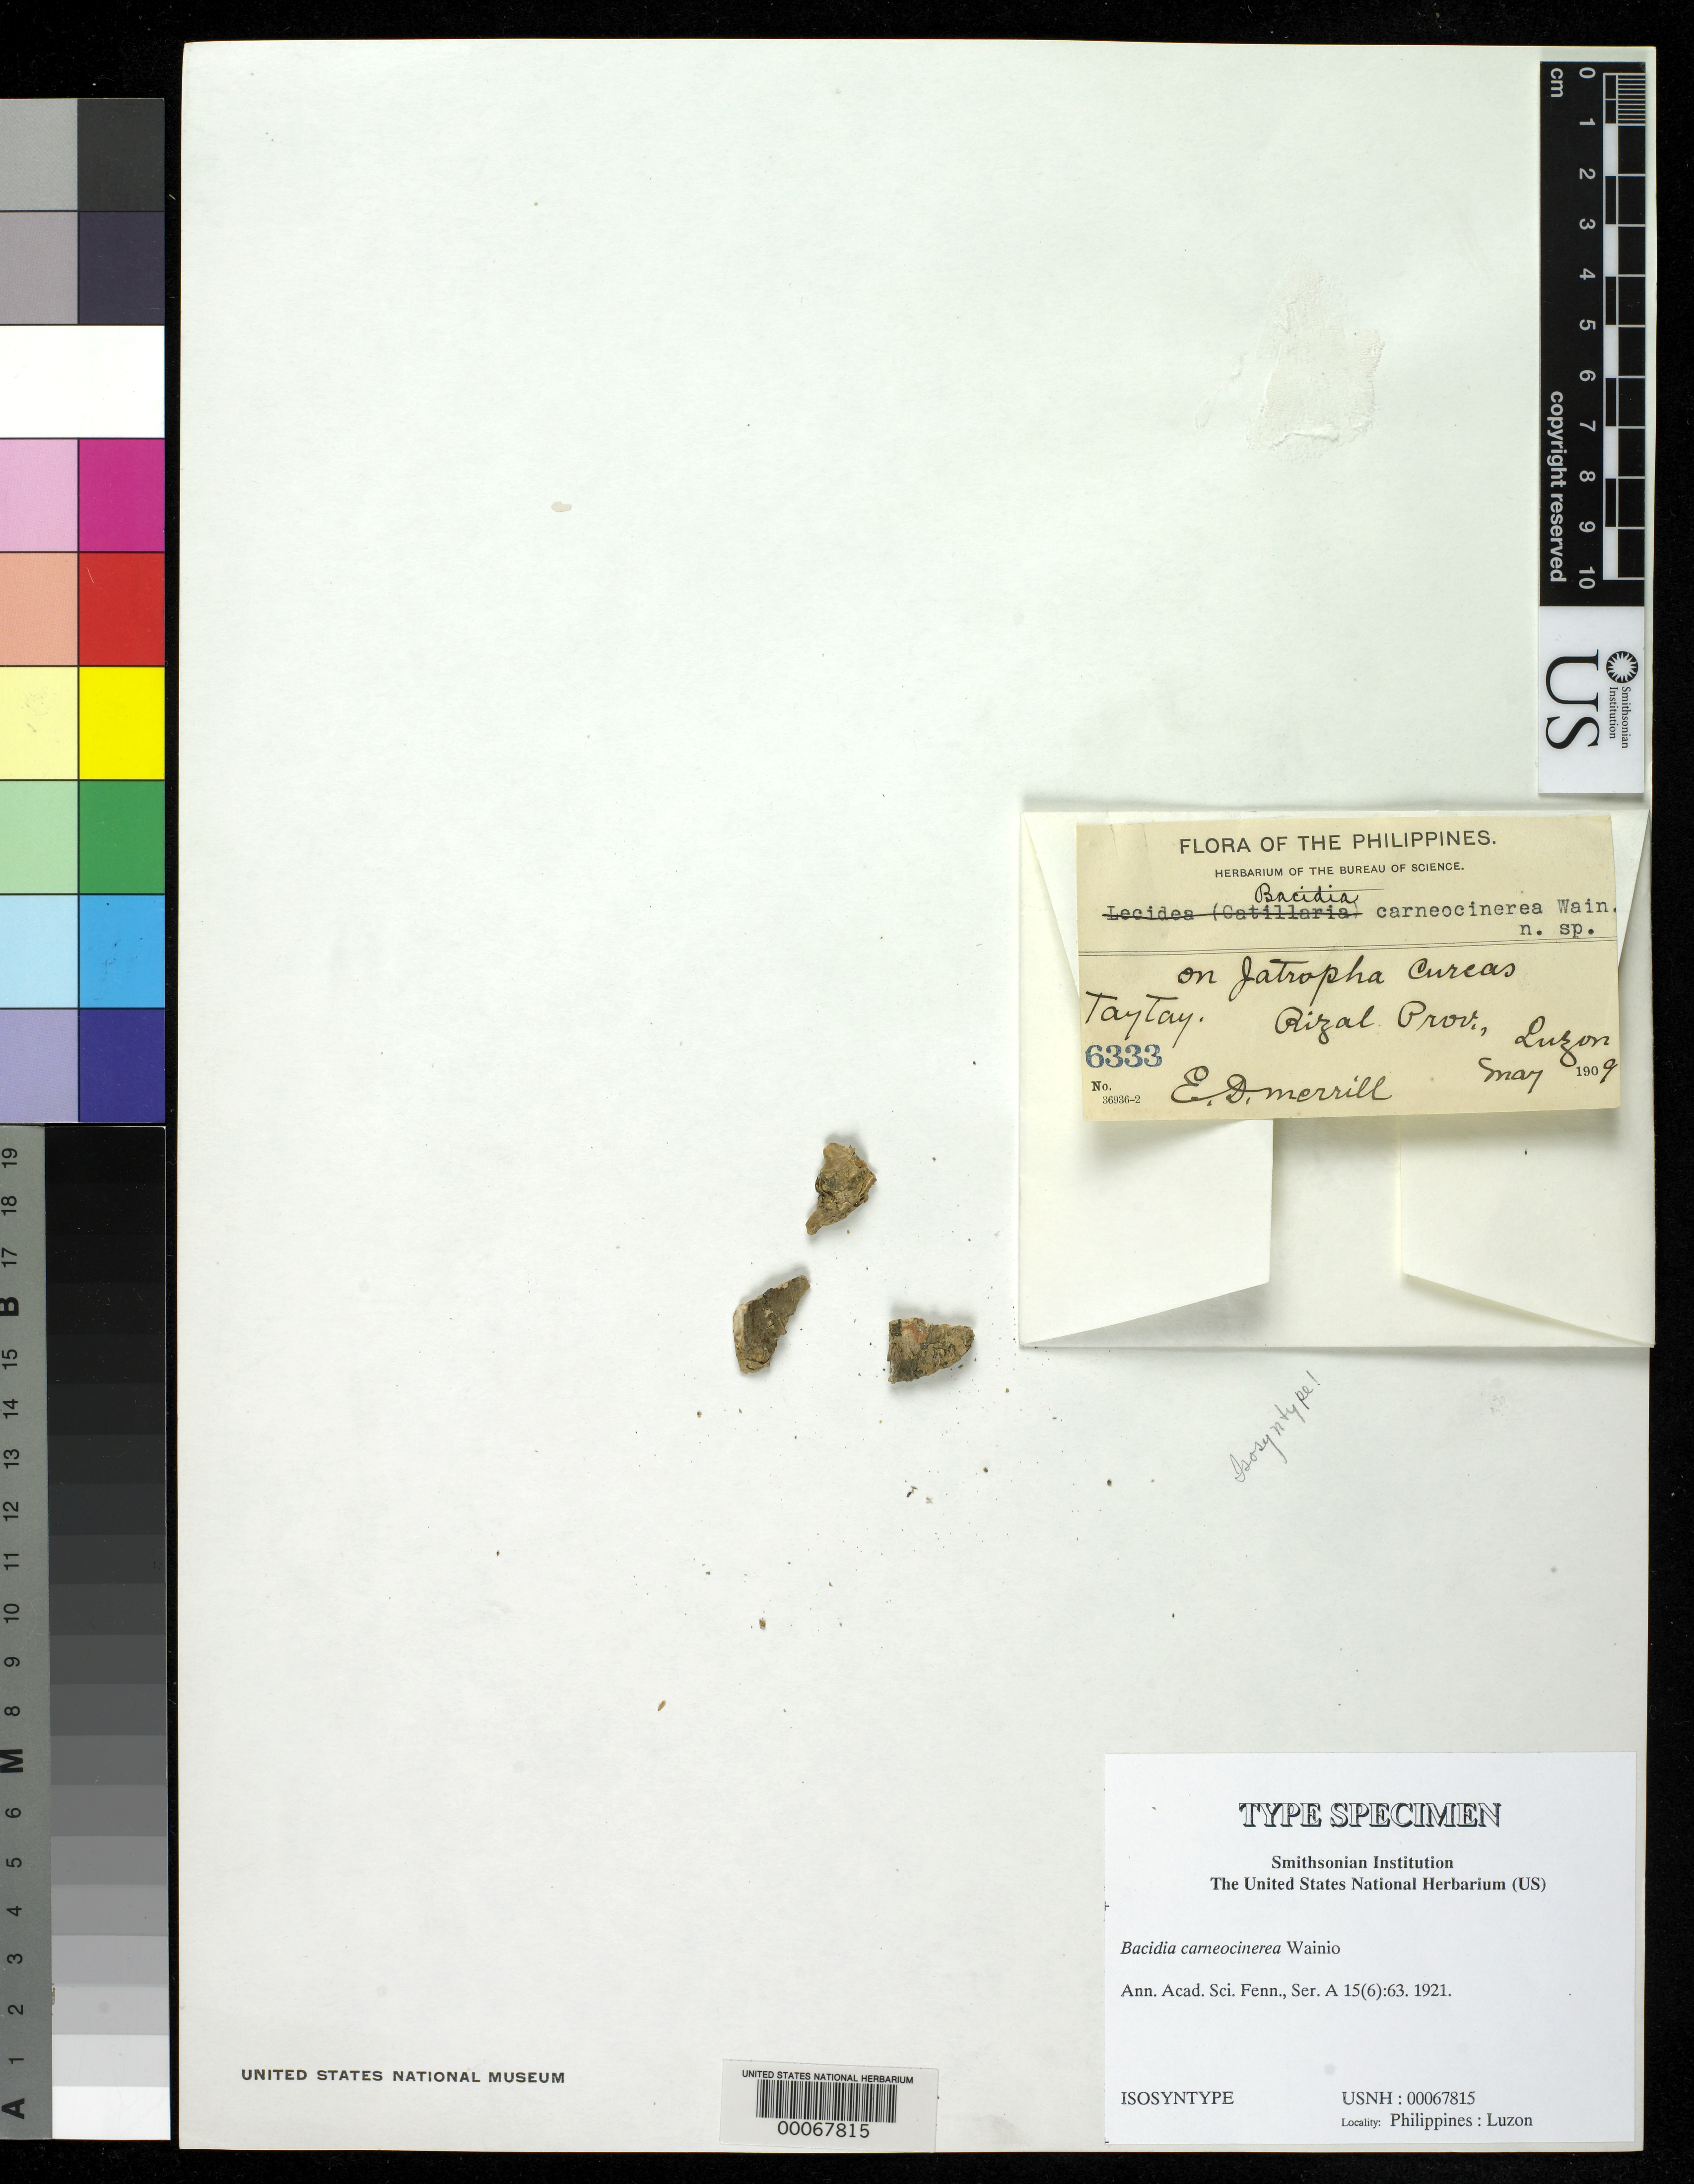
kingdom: Fungi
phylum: Ascomycota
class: Lecanoromycetes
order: Lecanorales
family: Ramalinaceae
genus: Bacidia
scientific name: Bacidia carneocinerea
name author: Vain.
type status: Isosyntype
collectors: E. D. Merrill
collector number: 6333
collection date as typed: May 1909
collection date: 1909-05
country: Philippines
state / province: Mimaropa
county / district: Palawan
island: Luzon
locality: Taytay.